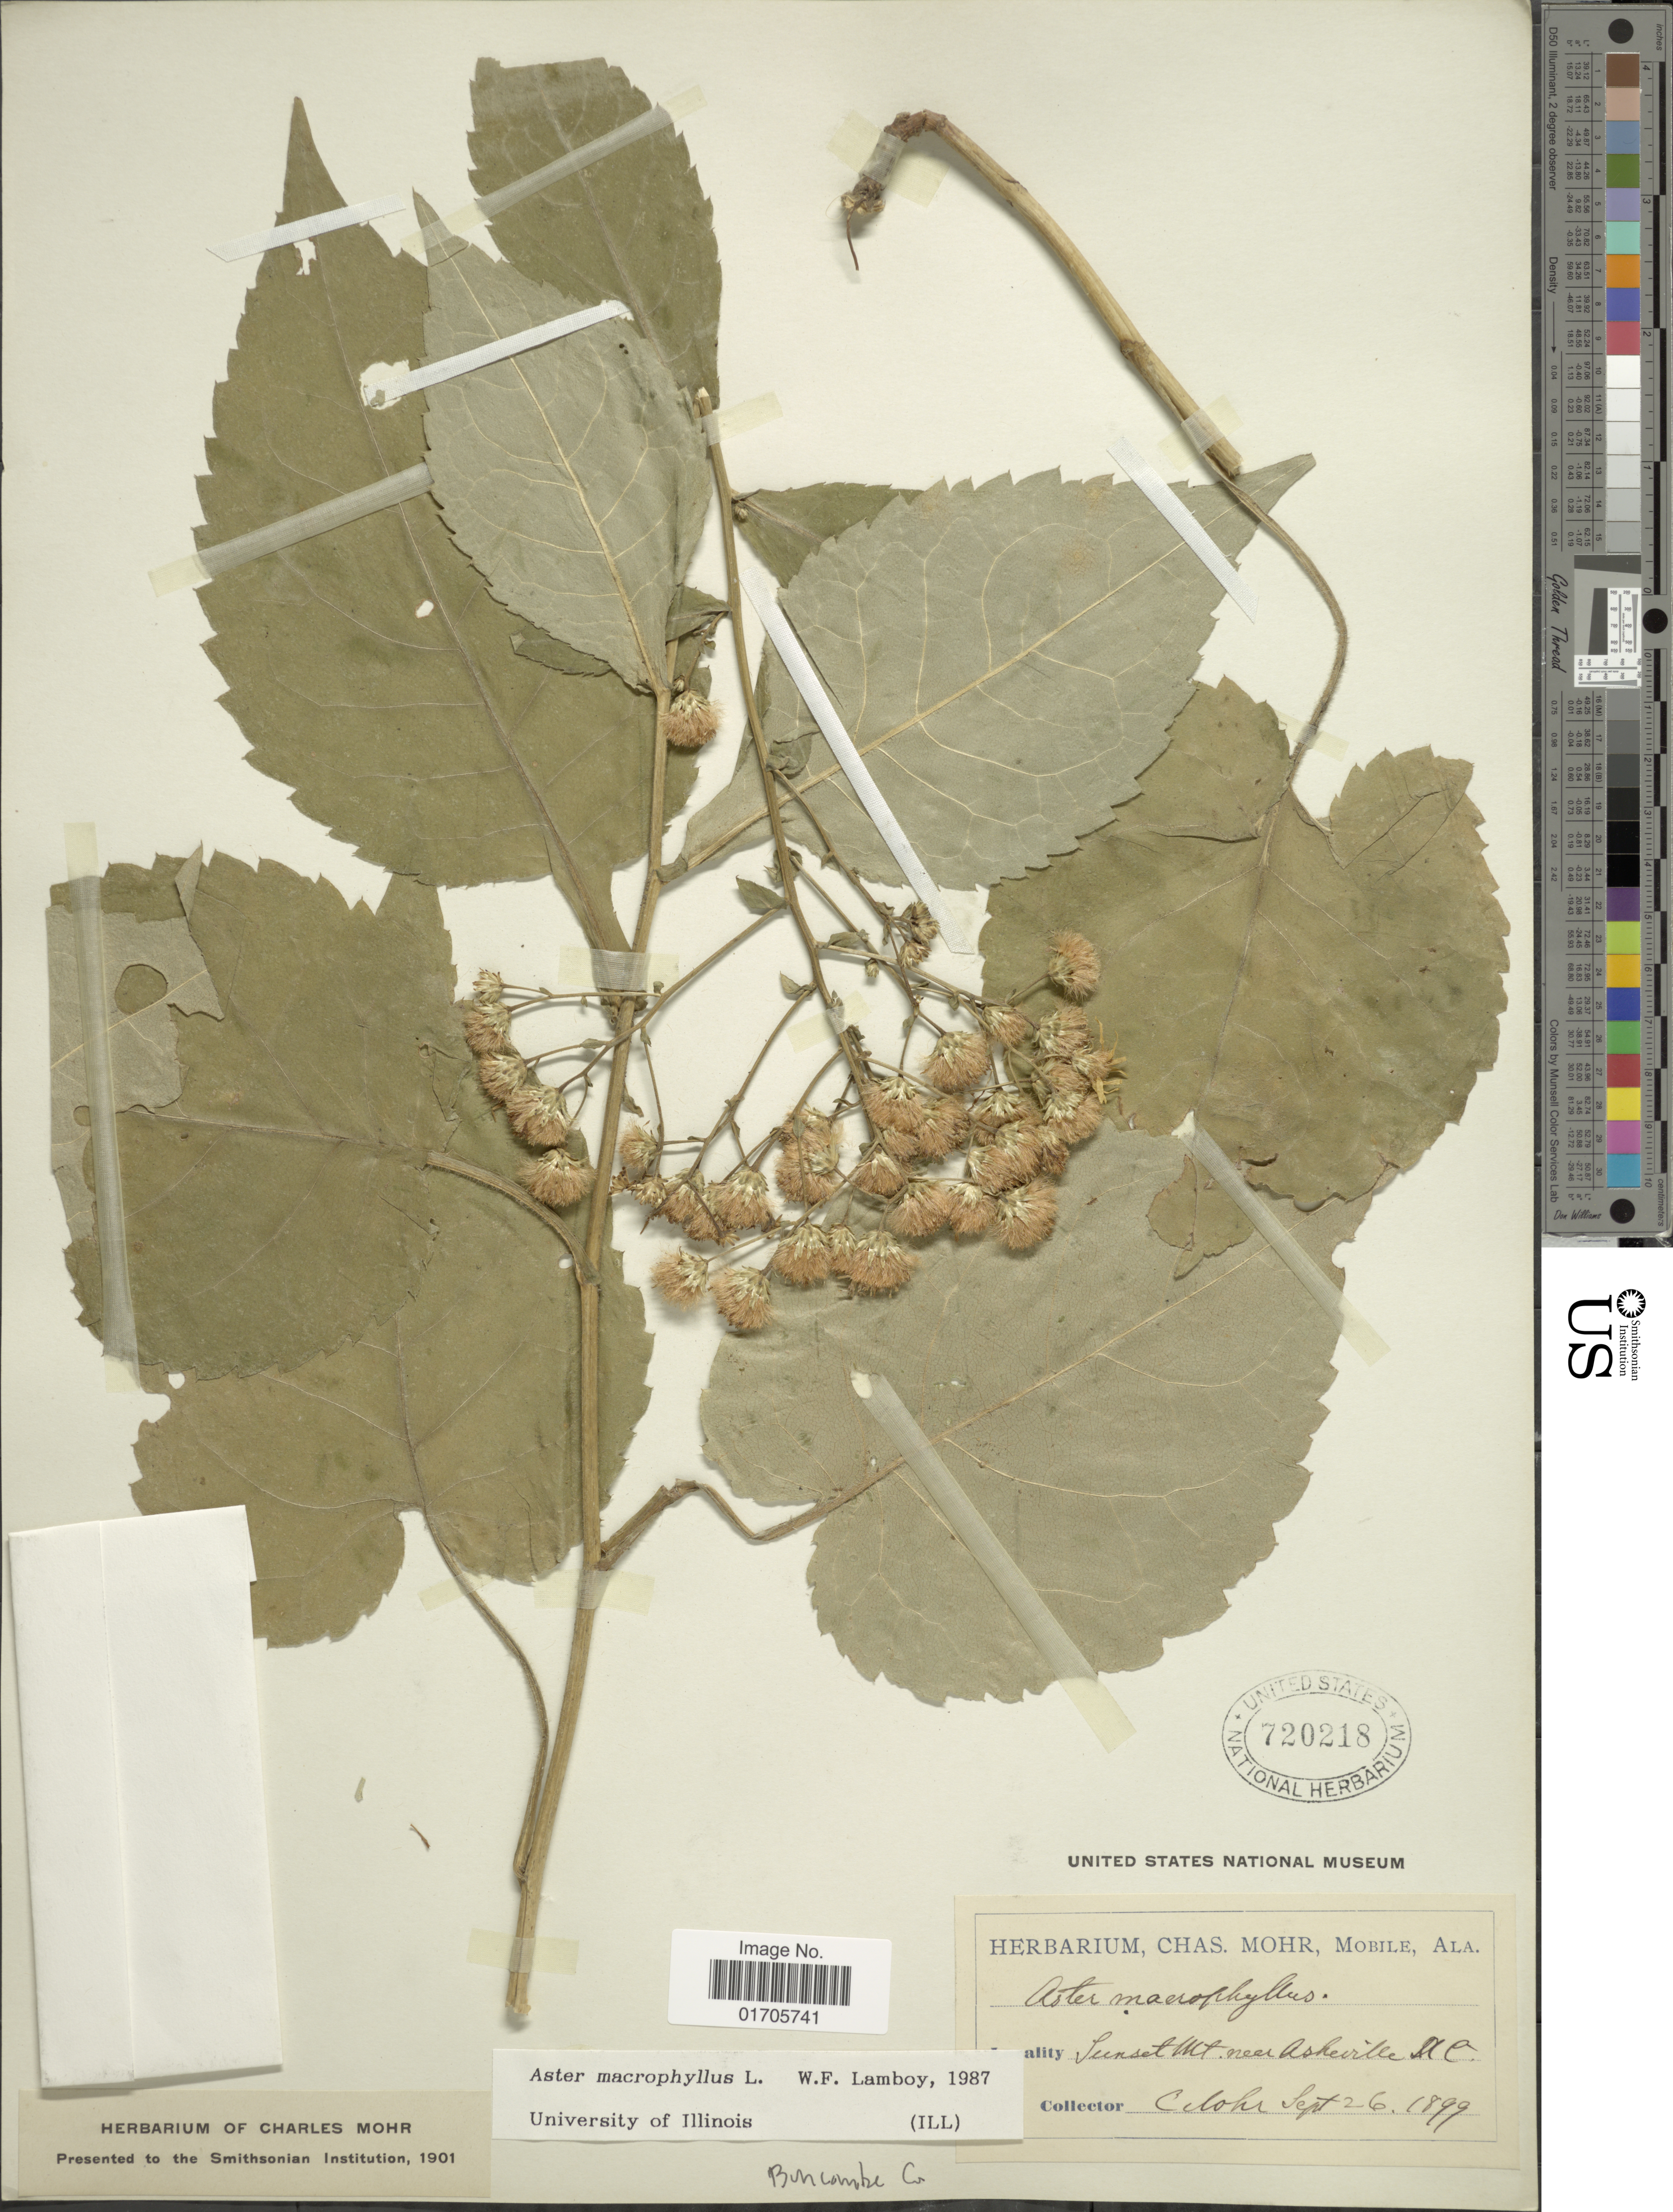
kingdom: Plantae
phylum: Tracheophyta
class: Magnoliopsida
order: Asterales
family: Asteraceae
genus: Eurybia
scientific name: Eurybia macrophylla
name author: (L.) Cass.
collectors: C. T. Mohr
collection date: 1899-09-26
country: United States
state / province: North Carolina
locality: Sunset Mt. near Asheville, N.C. Boncombe Co.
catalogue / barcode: US 720218